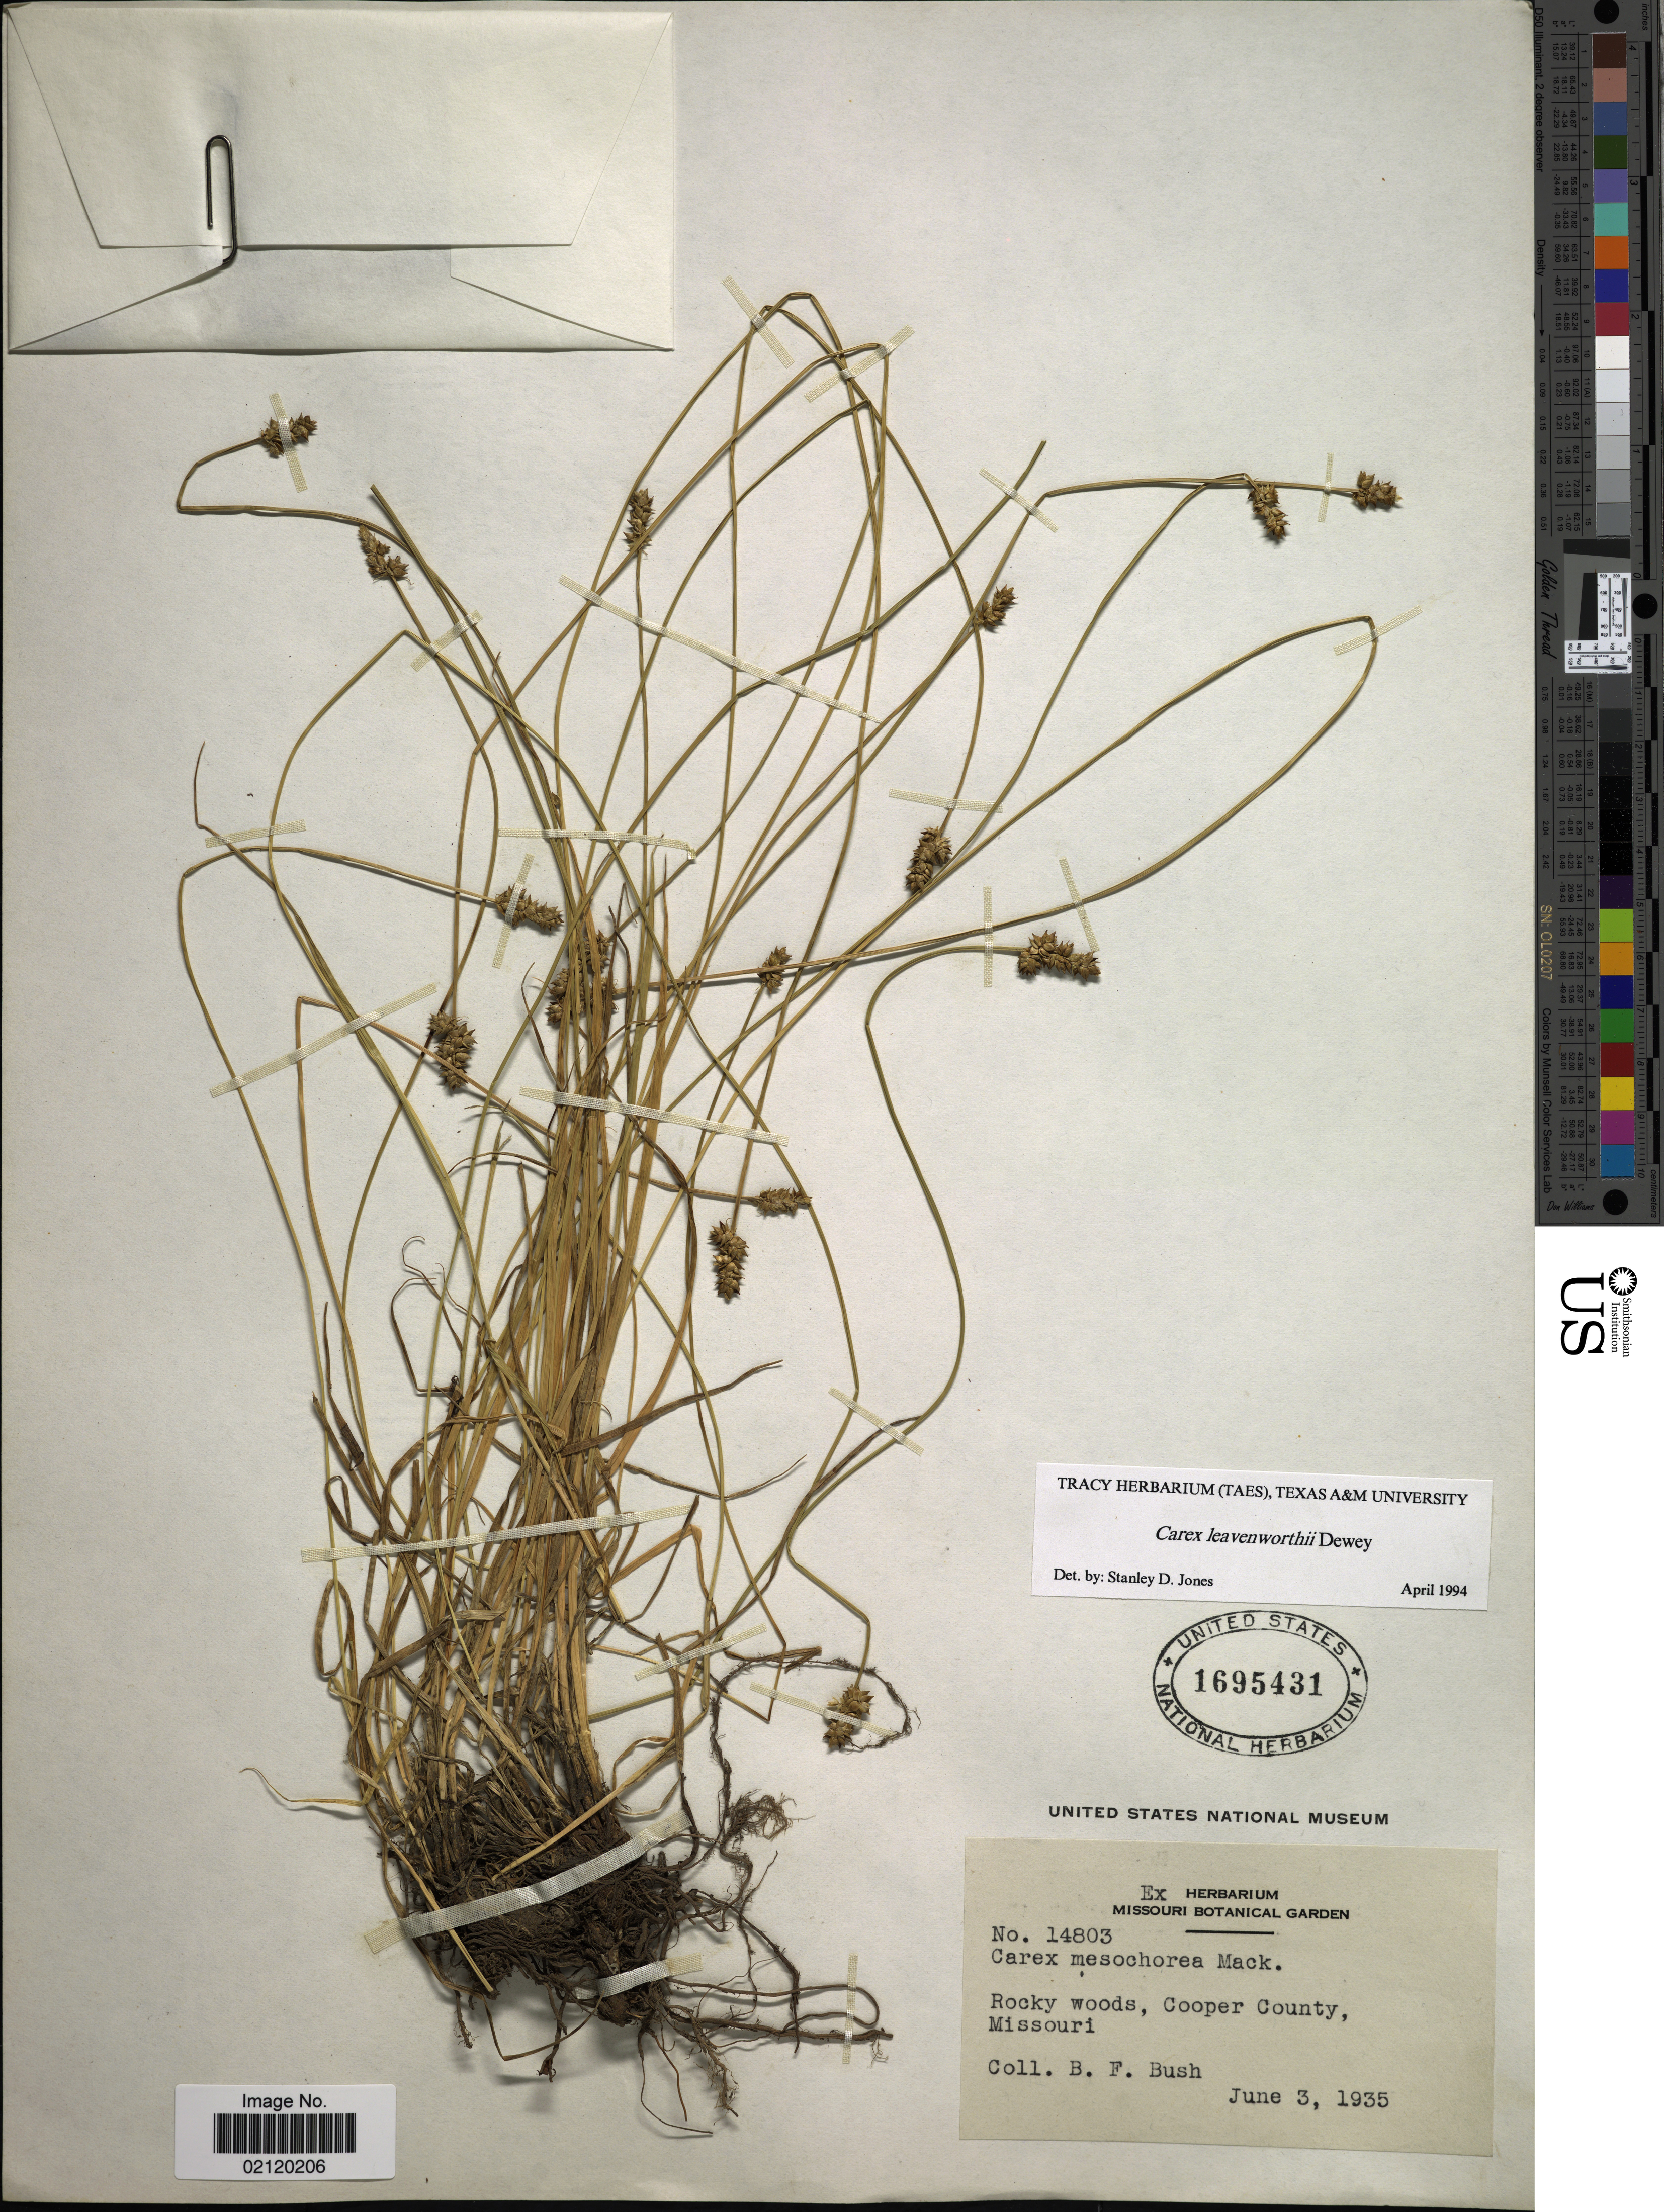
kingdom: Plantae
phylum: Tracheophyta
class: Liliopsida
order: Poales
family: Cyperaceae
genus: Carex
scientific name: Carex leavenworthii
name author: Dewey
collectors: B. F. Bush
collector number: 14803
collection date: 1935-06-03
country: United States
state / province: Missouri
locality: Rocky woods, Cooper County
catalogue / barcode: US 1695431